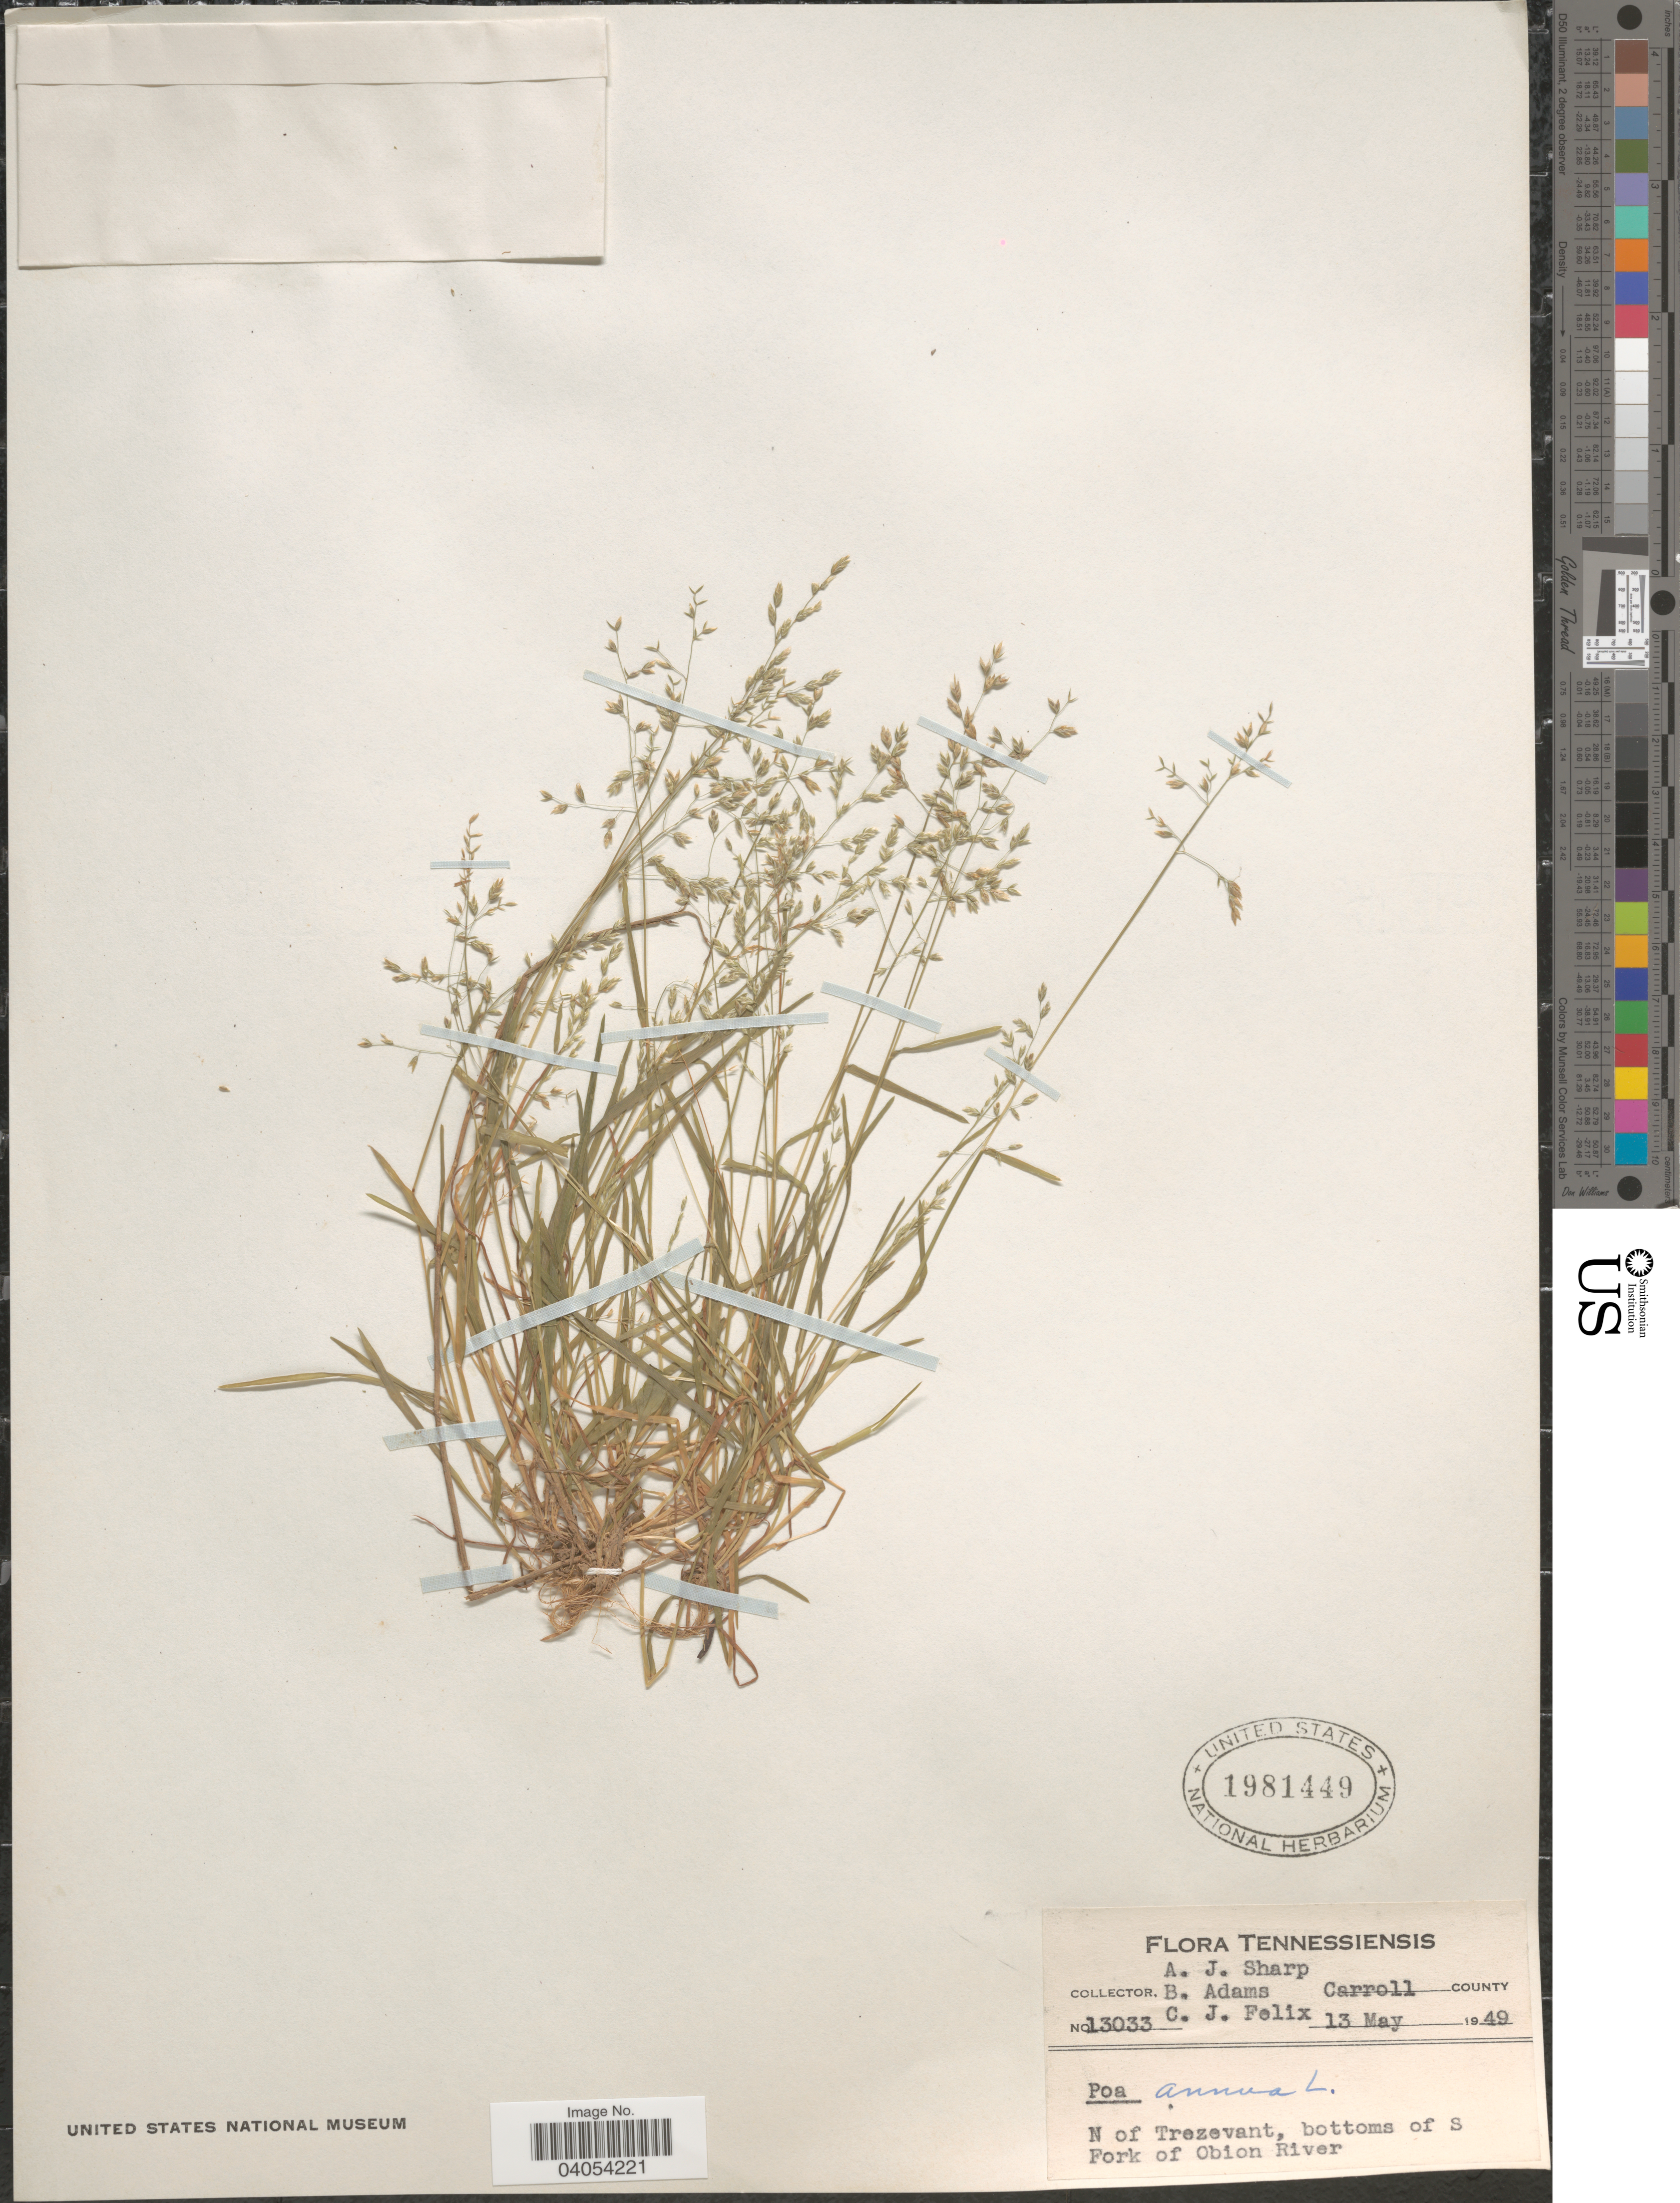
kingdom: Plantae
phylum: Tracheophyta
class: Liliopsida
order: Poales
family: Poaceae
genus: Poa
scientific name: Poa annua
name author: L.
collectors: A. J. Sharp, B. Adams & C. Felix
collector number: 13033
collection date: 1949-05-13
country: United States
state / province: Tennessee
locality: Carroll County. N of Trezevant, bottoms of S Fork of Obion River.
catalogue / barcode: US 1981449